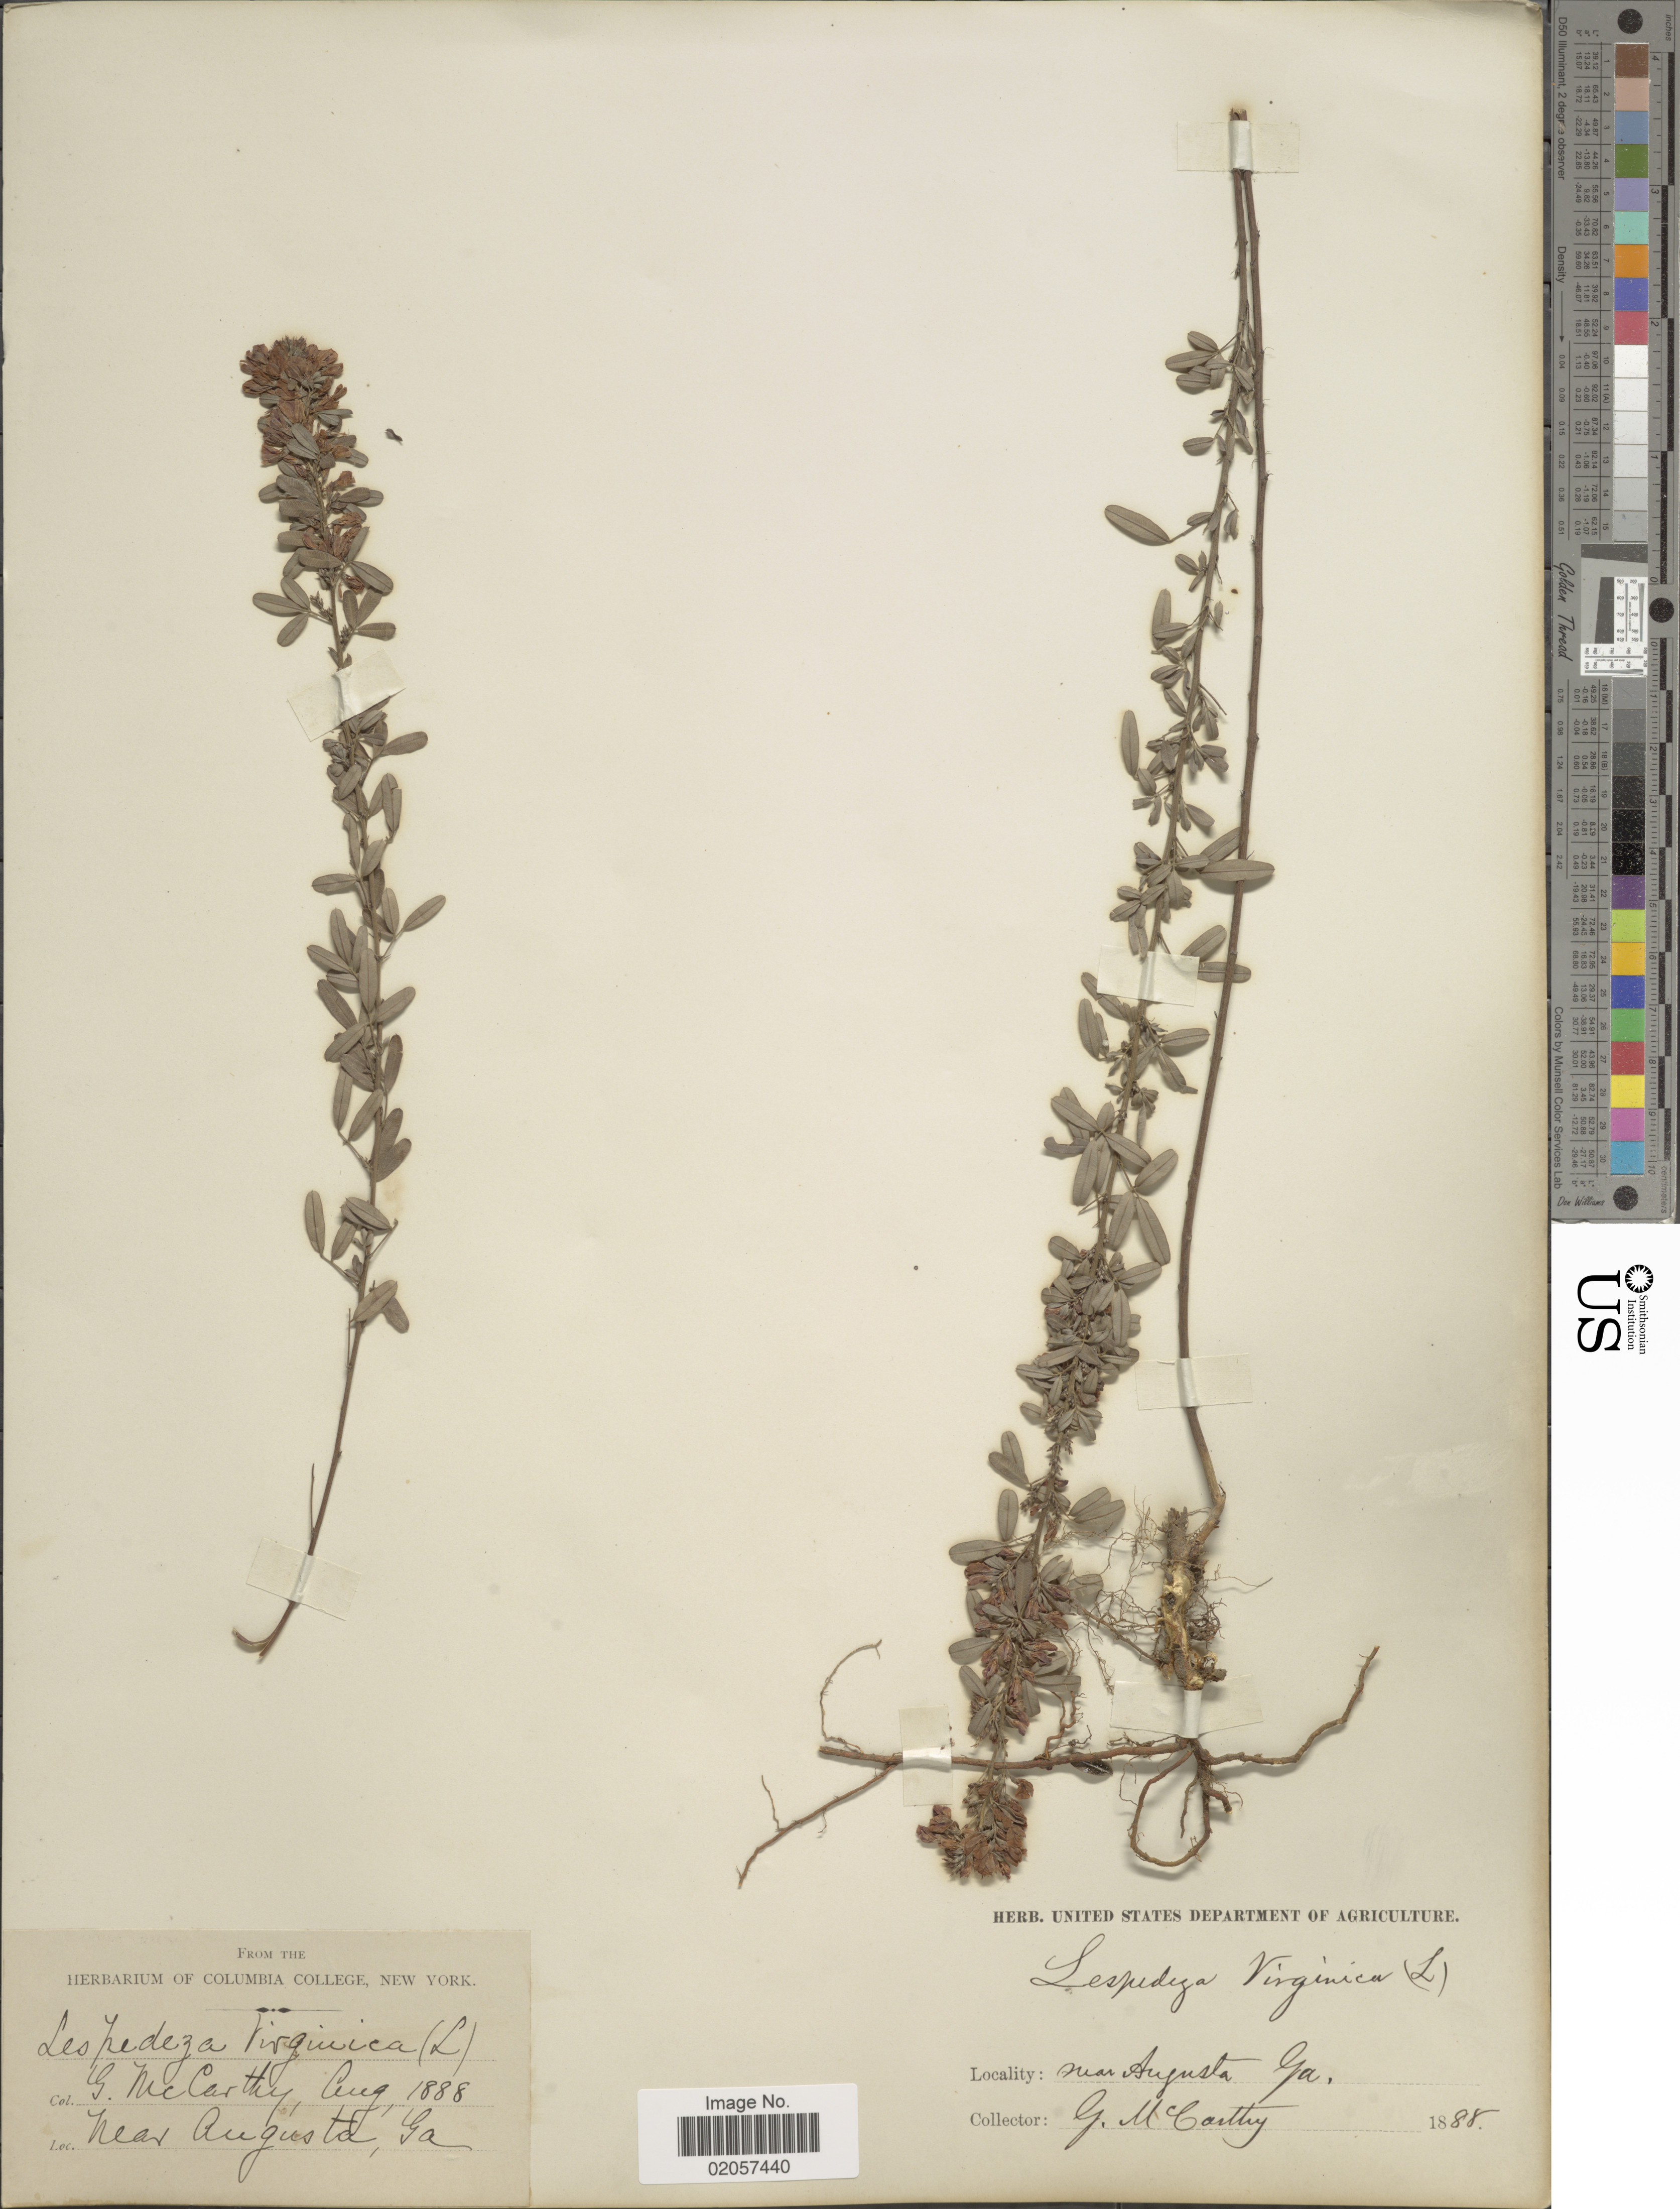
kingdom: Plantae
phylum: Tracheophyta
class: Magnoliopsida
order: Fabales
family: Fabaceae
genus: Lespedeza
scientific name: Lespedeza virginica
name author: (L.) Britton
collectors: G. McCarthy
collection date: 1888-08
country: United States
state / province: Georgia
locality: Near Agusta, Ga.